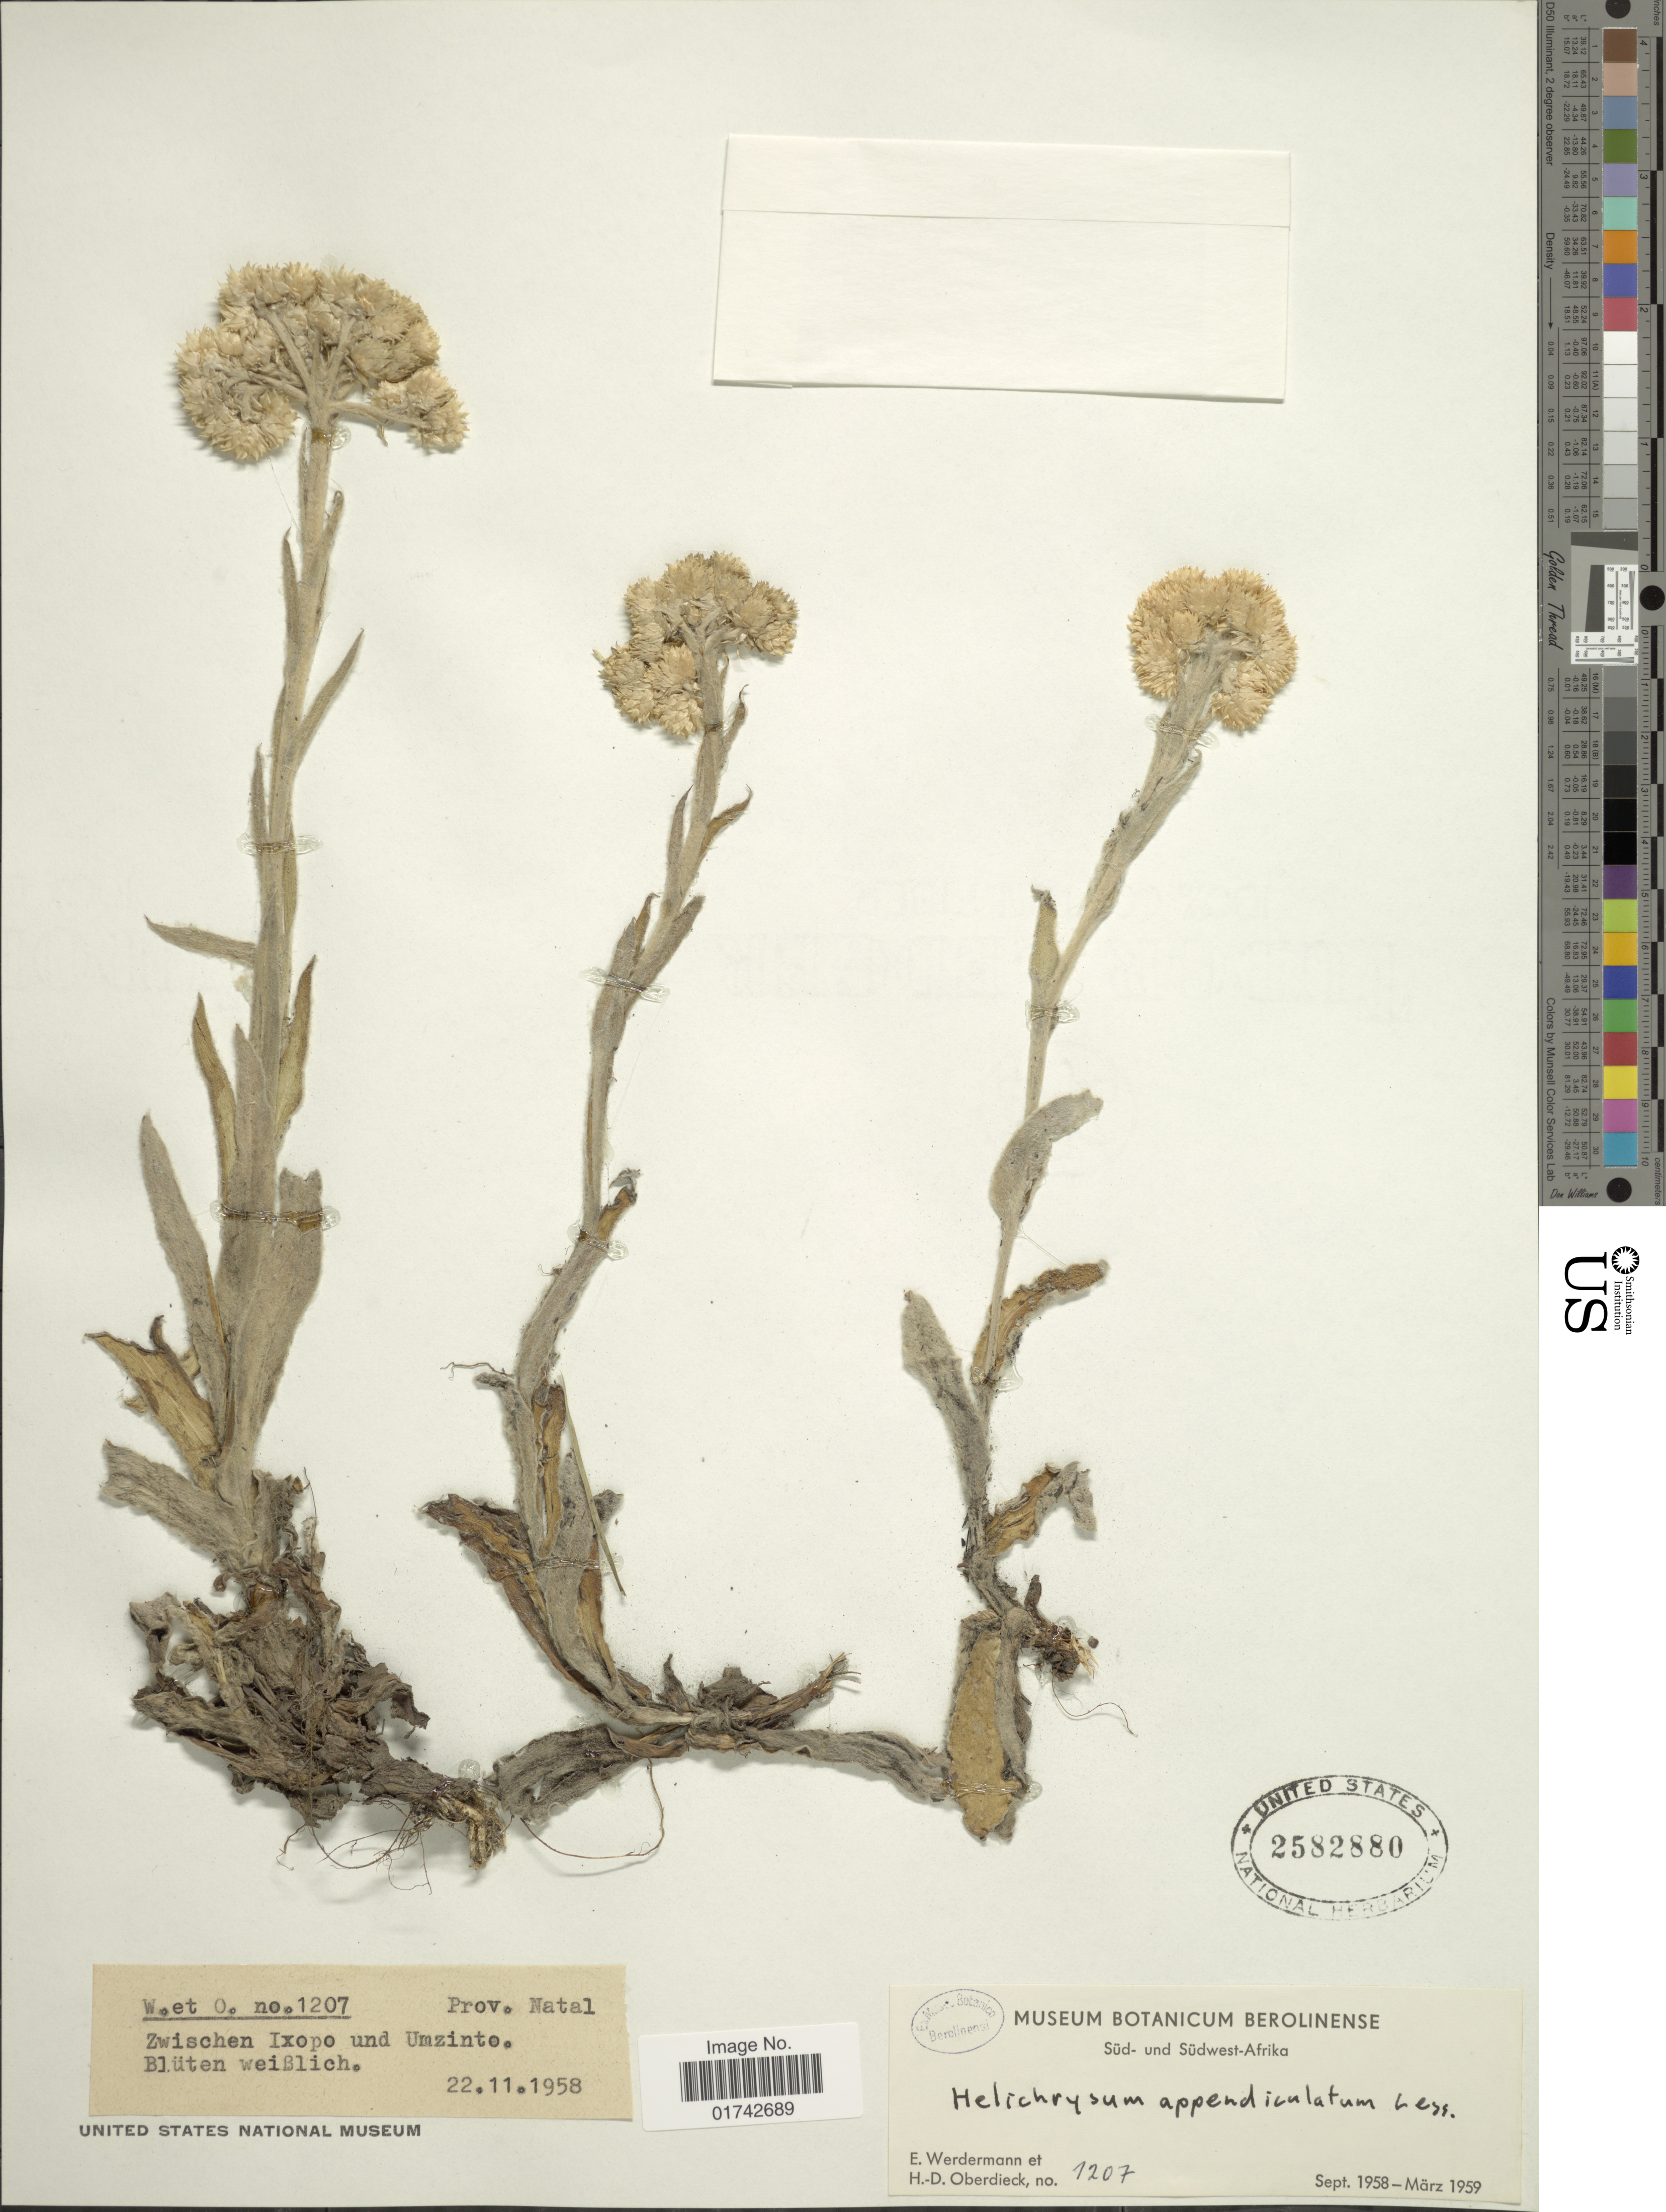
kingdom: Plantae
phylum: Tracheophyta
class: Magnoliopsida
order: Asterales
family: Asteraceae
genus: Helichrysum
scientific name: Helichrysum appendiculatum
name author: (L. f.) Less.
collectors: E. Werdermann & H. Oberdieck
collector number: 7207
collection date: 1958-09/1959-03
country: South Africa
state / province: KwaZulu-Natal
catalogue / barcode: US 2582880